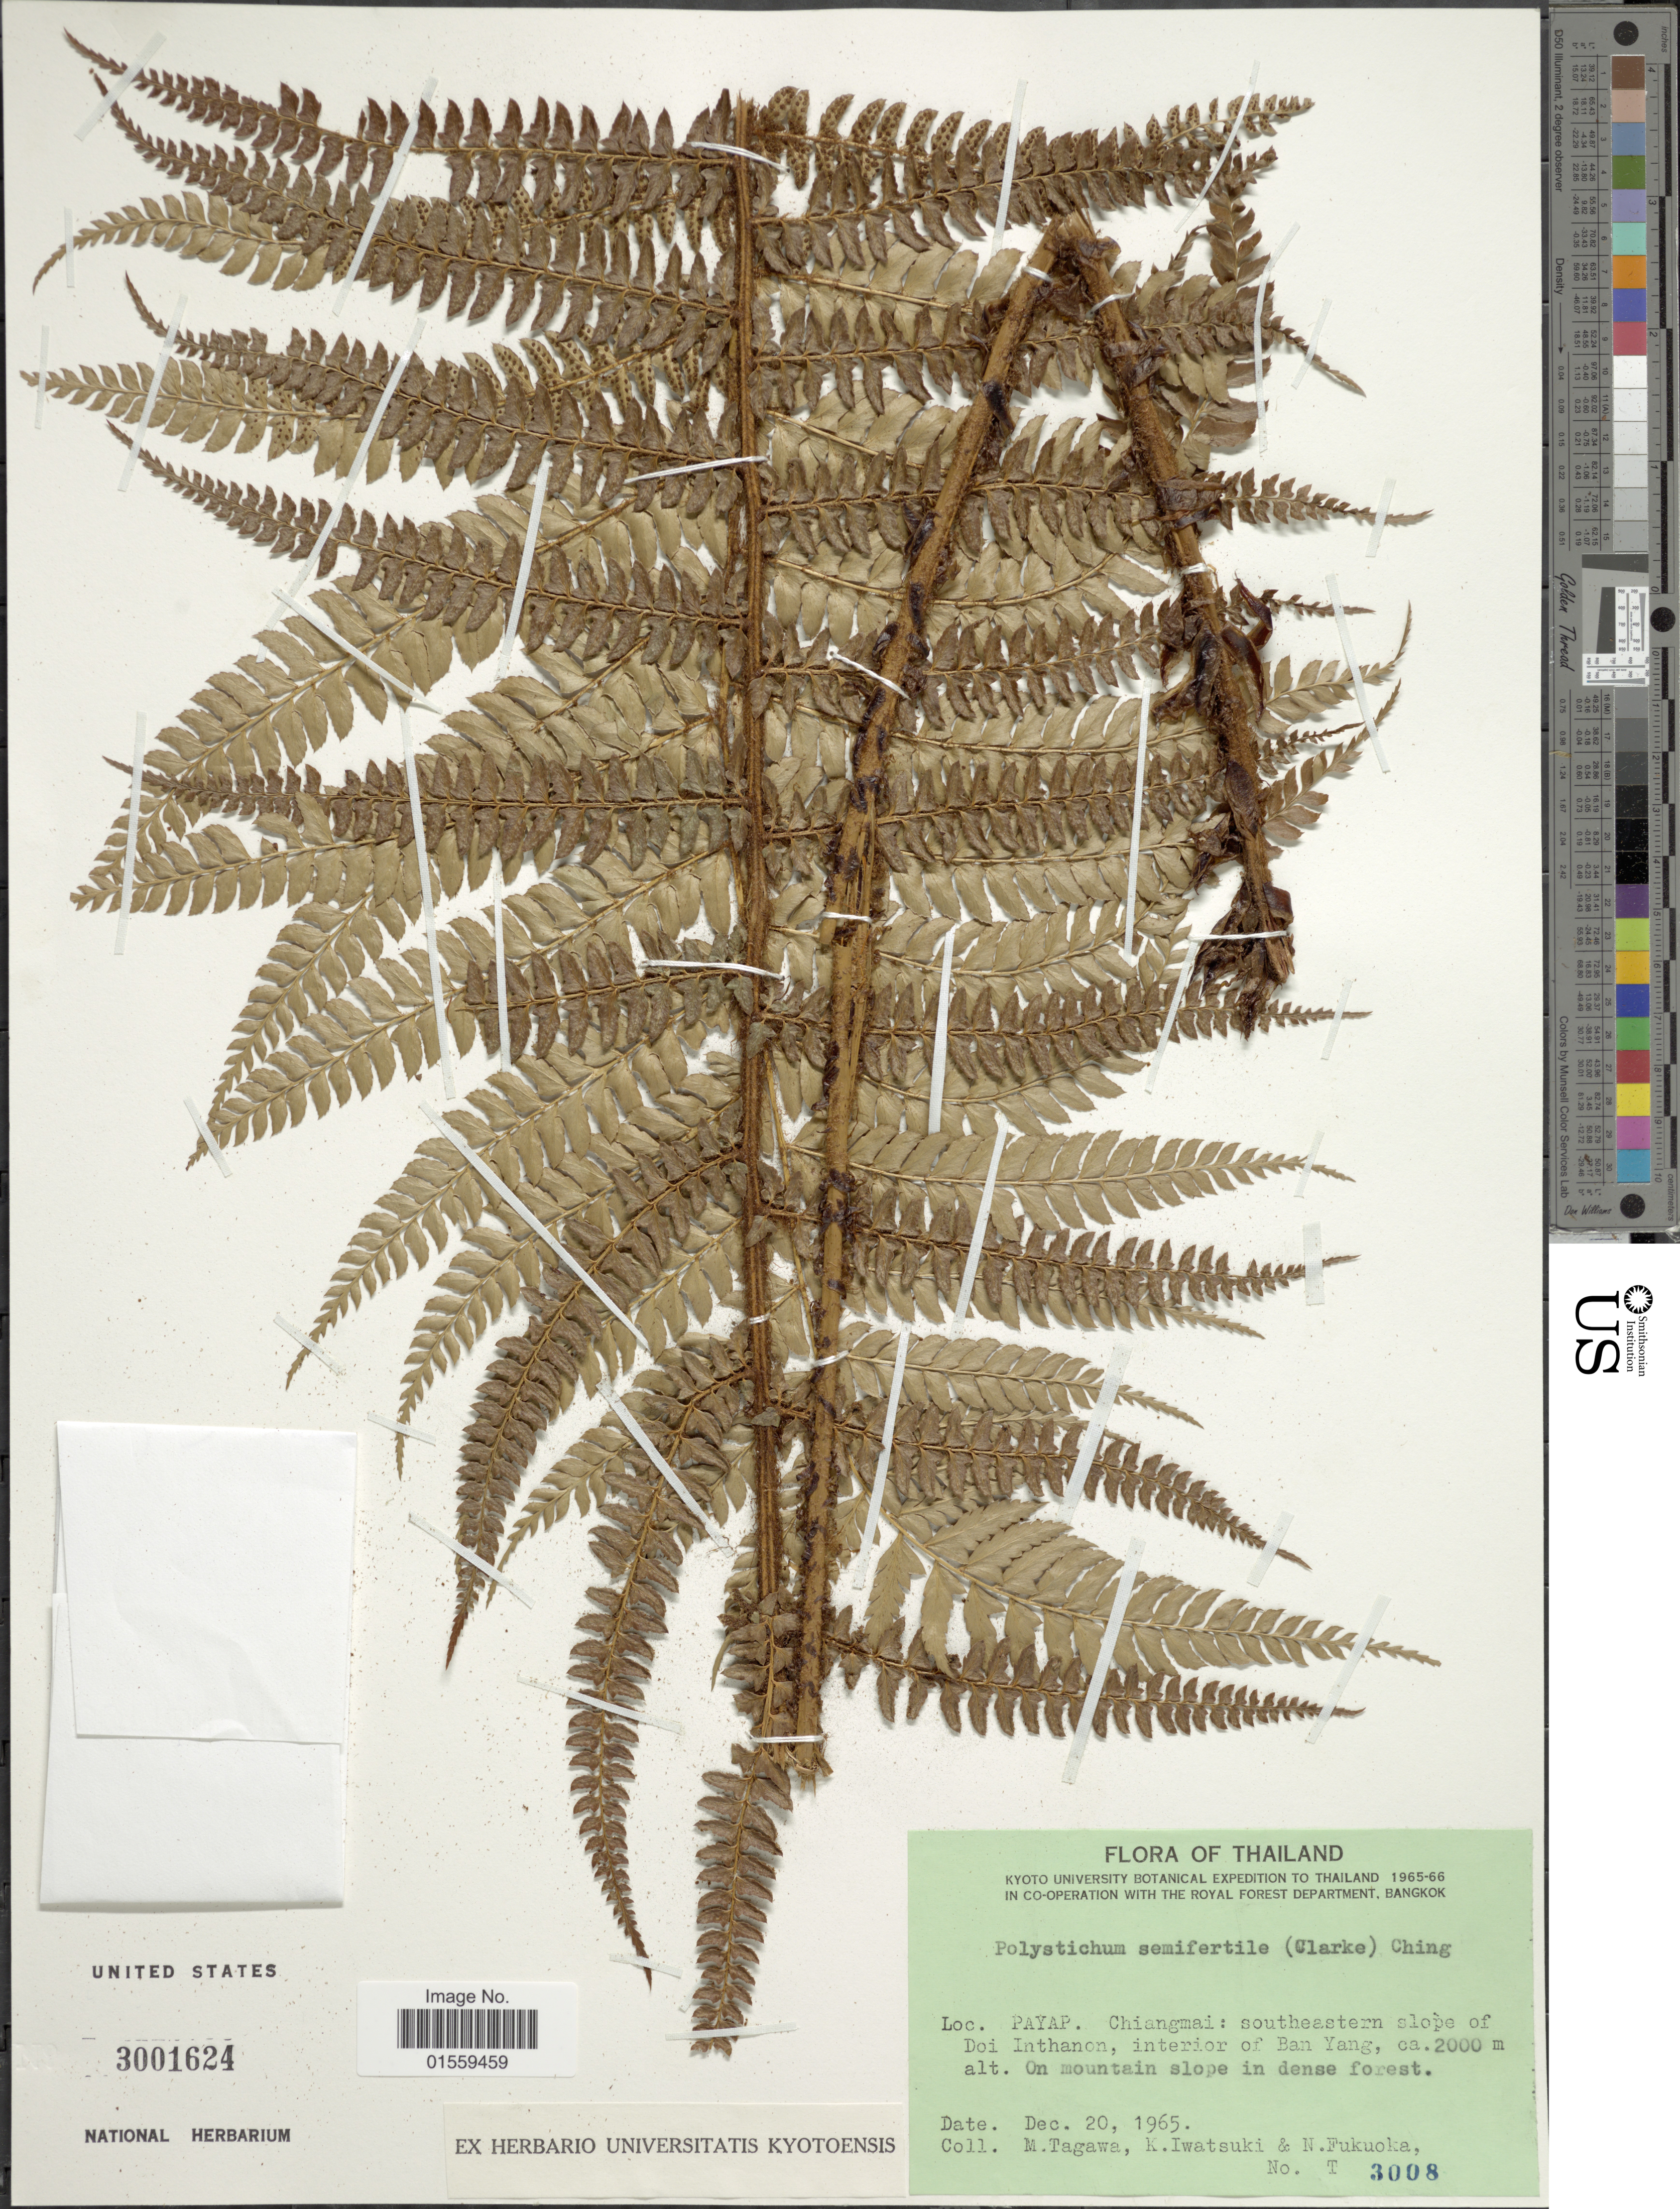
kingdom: Plantae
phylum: Tracheophyta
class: Polypodiopsida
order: Polypodiales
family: Dryopteridaceae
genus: Polystichum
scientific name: Polystichum semifertile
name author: (C.B. Clarke) Ching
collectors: M. Tagawa, K. Iwatsuki & N. Fukuoka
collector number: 3008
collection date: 1965-12-20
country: Thailand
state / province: Chiang Mai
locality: Payap: southern slope of Doi Inthanon, interior of Ban Yang.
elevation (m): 2000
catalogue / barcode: US 3001624